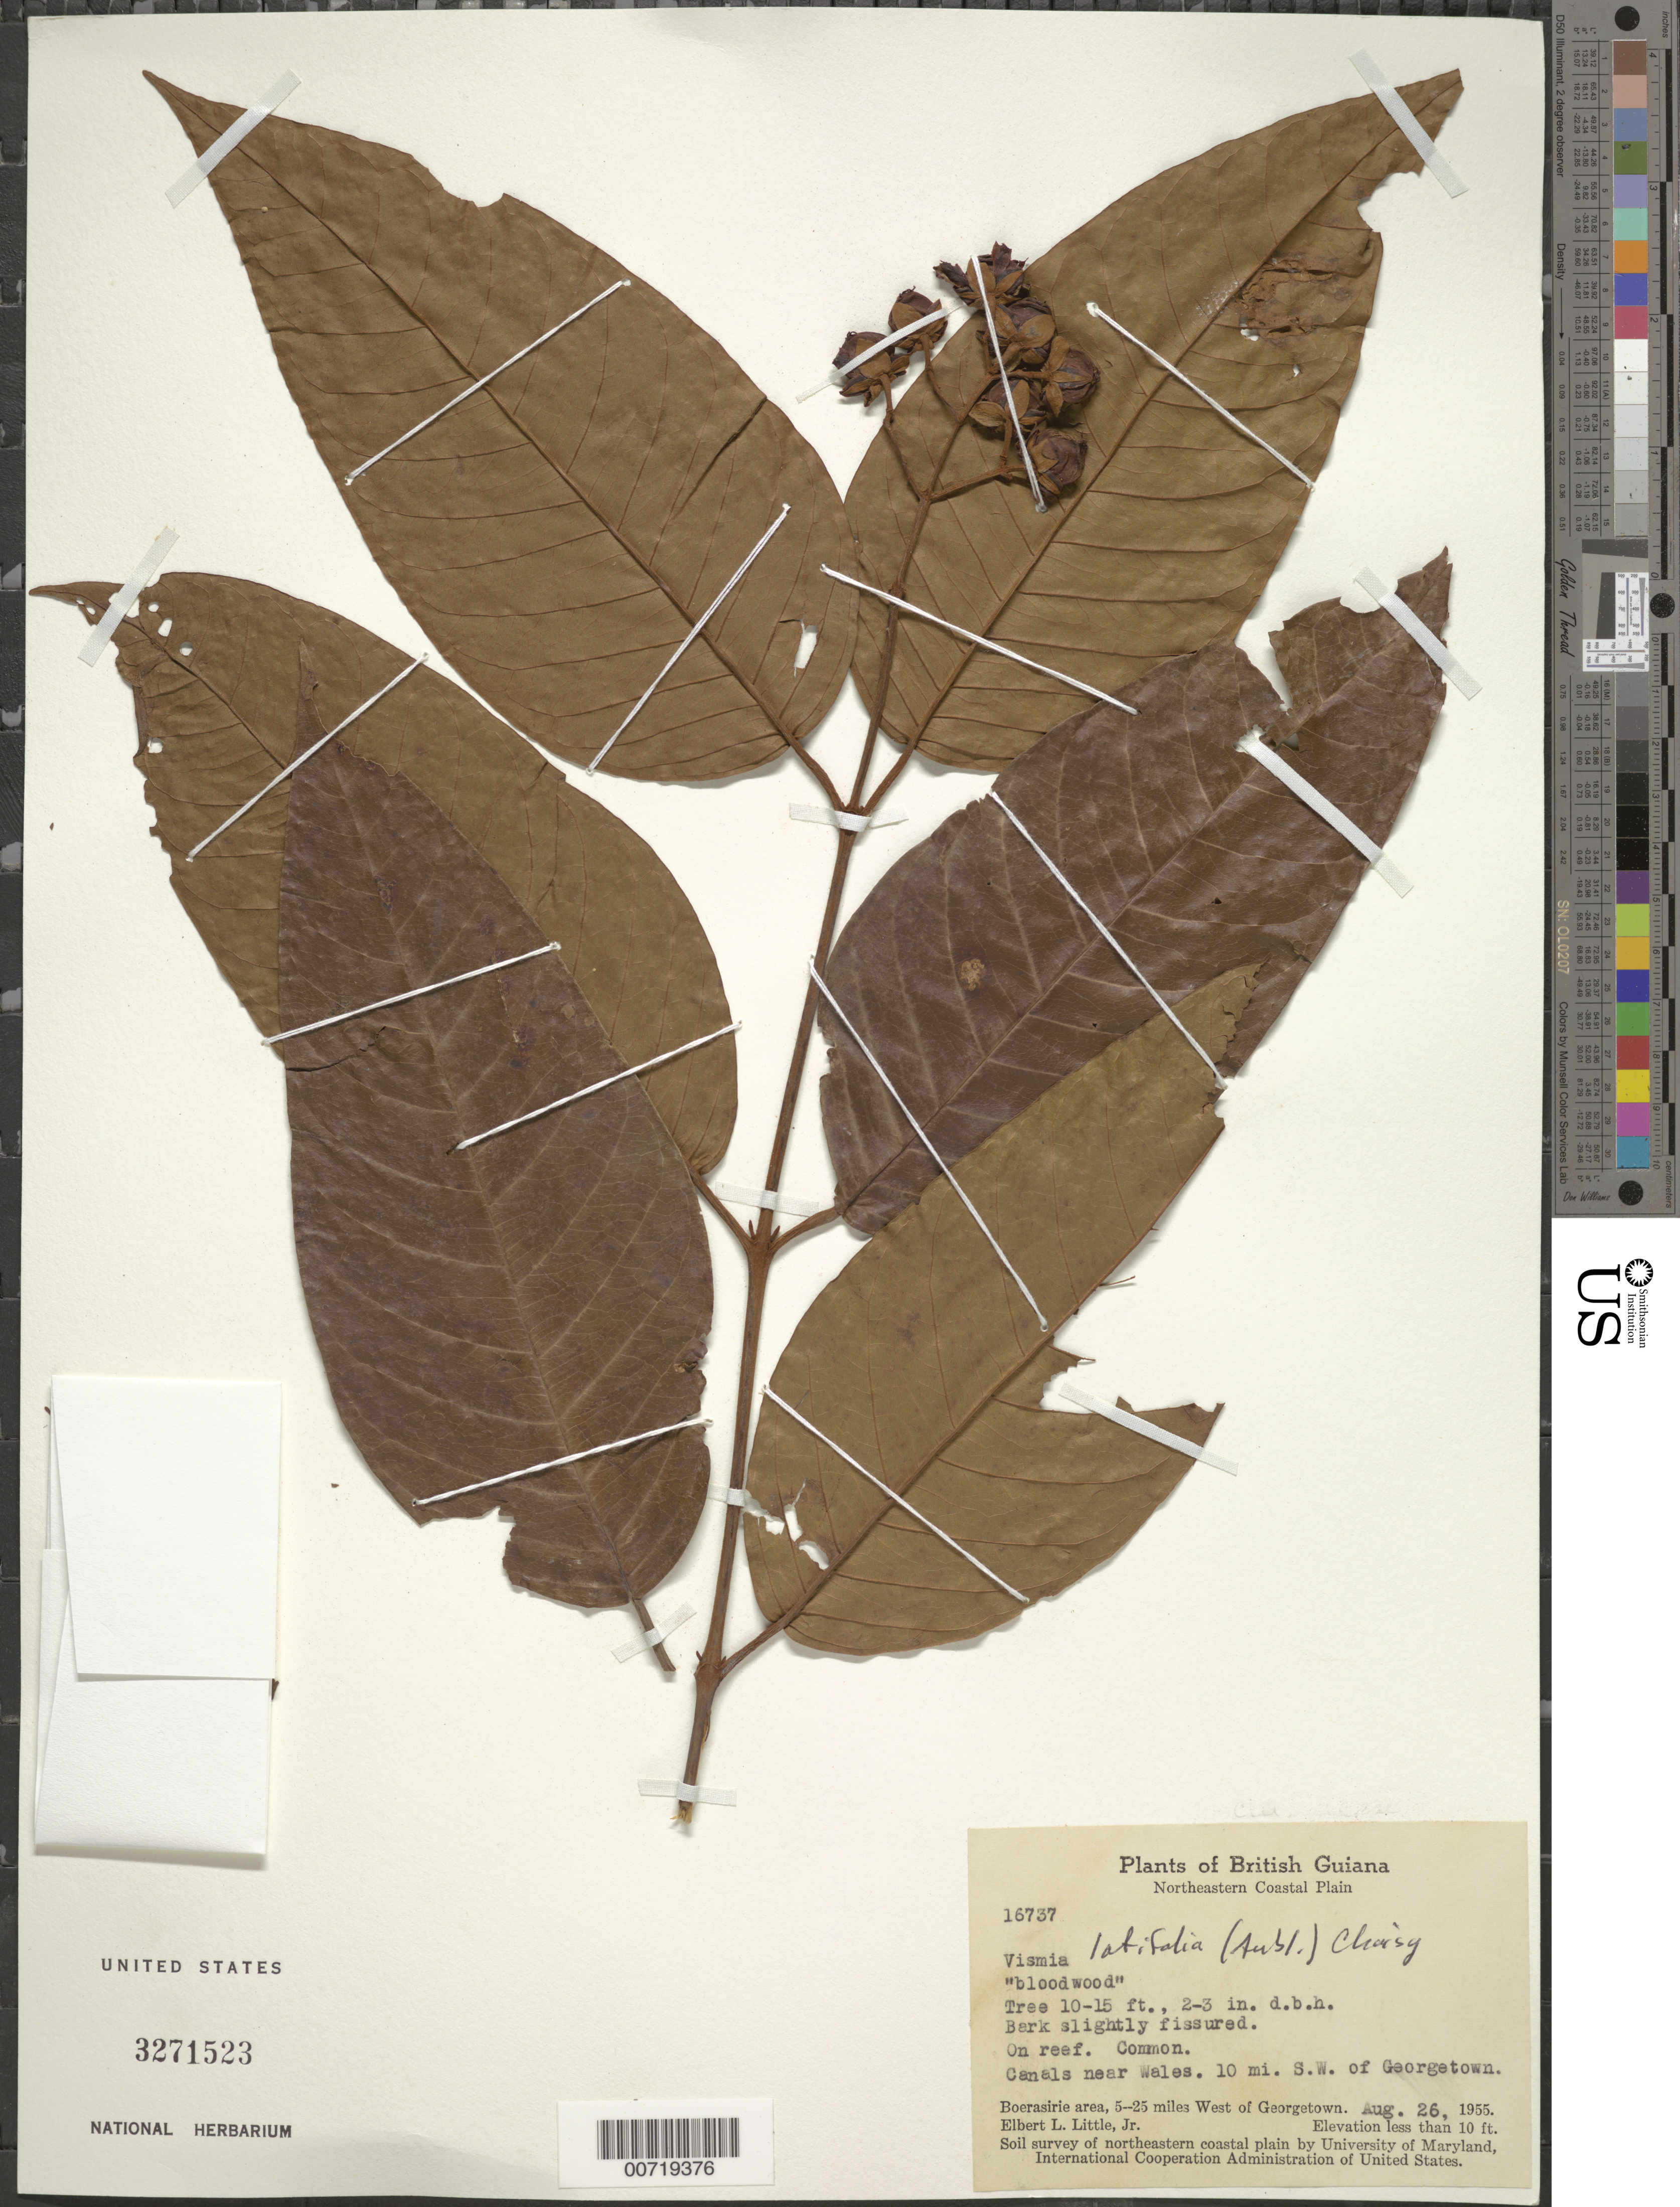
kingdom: Plantae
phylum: Tracheophyta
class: Magnoliopsida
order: Malpighiales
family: Hypericaceae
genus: Vismia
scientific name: Vismia latifolia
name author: (Aubl.) Choisy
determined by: Pipoly, J. J., III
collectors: E. L. Little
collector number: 16737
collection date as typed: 26-Aug-55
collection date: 1955-08-26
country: Guyana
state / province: Essequibo Isl-W. Demerara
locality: Boerasirie area, near Wales, 10 mi. SW of Georgetown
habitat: Reef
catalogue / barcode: US 3271523